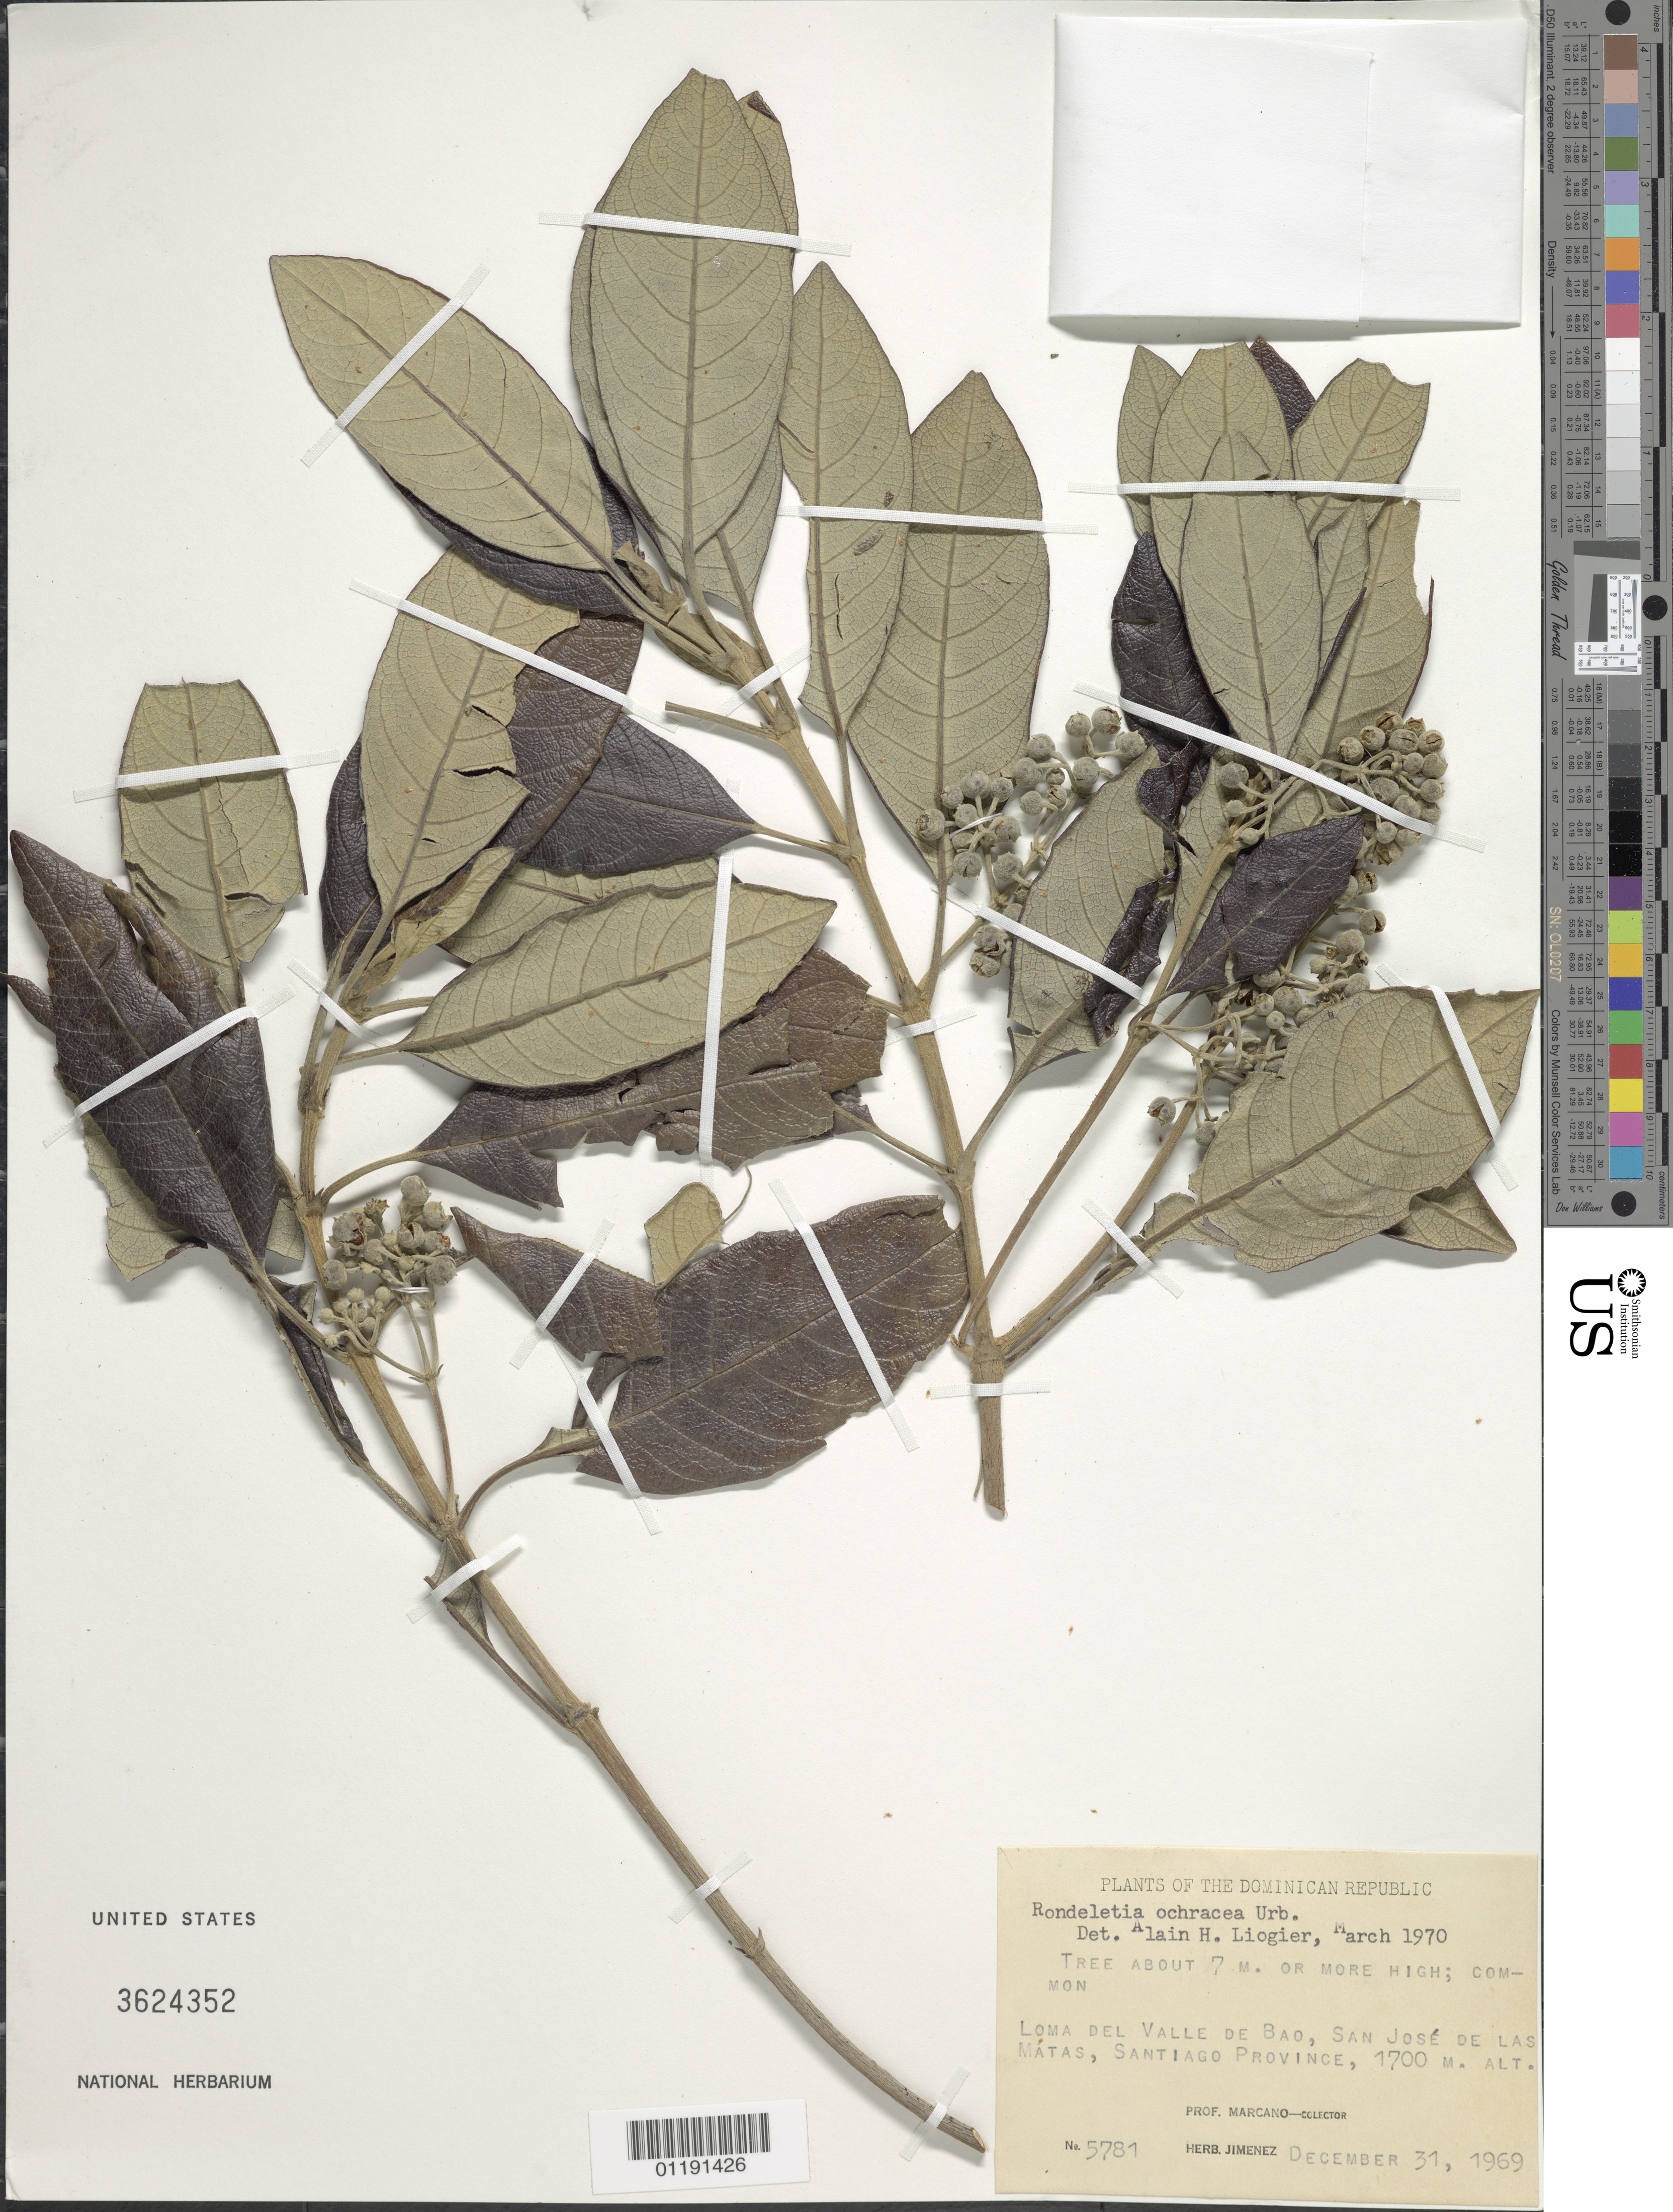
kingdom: Plantae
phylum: Tracheophyta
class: Magnoliopsida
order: Gentianales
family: Rubiaceae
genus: Rondeletia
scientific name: Rondeletia ochracea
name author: Urb.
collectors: P. Marcano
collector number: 5781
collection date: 1969-12-31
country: Dominican Republic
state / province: Santiago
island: Hispaniola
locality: Loma del Valle de Bao, San José de las Matas.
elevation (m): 1700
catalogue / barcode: US 3624352